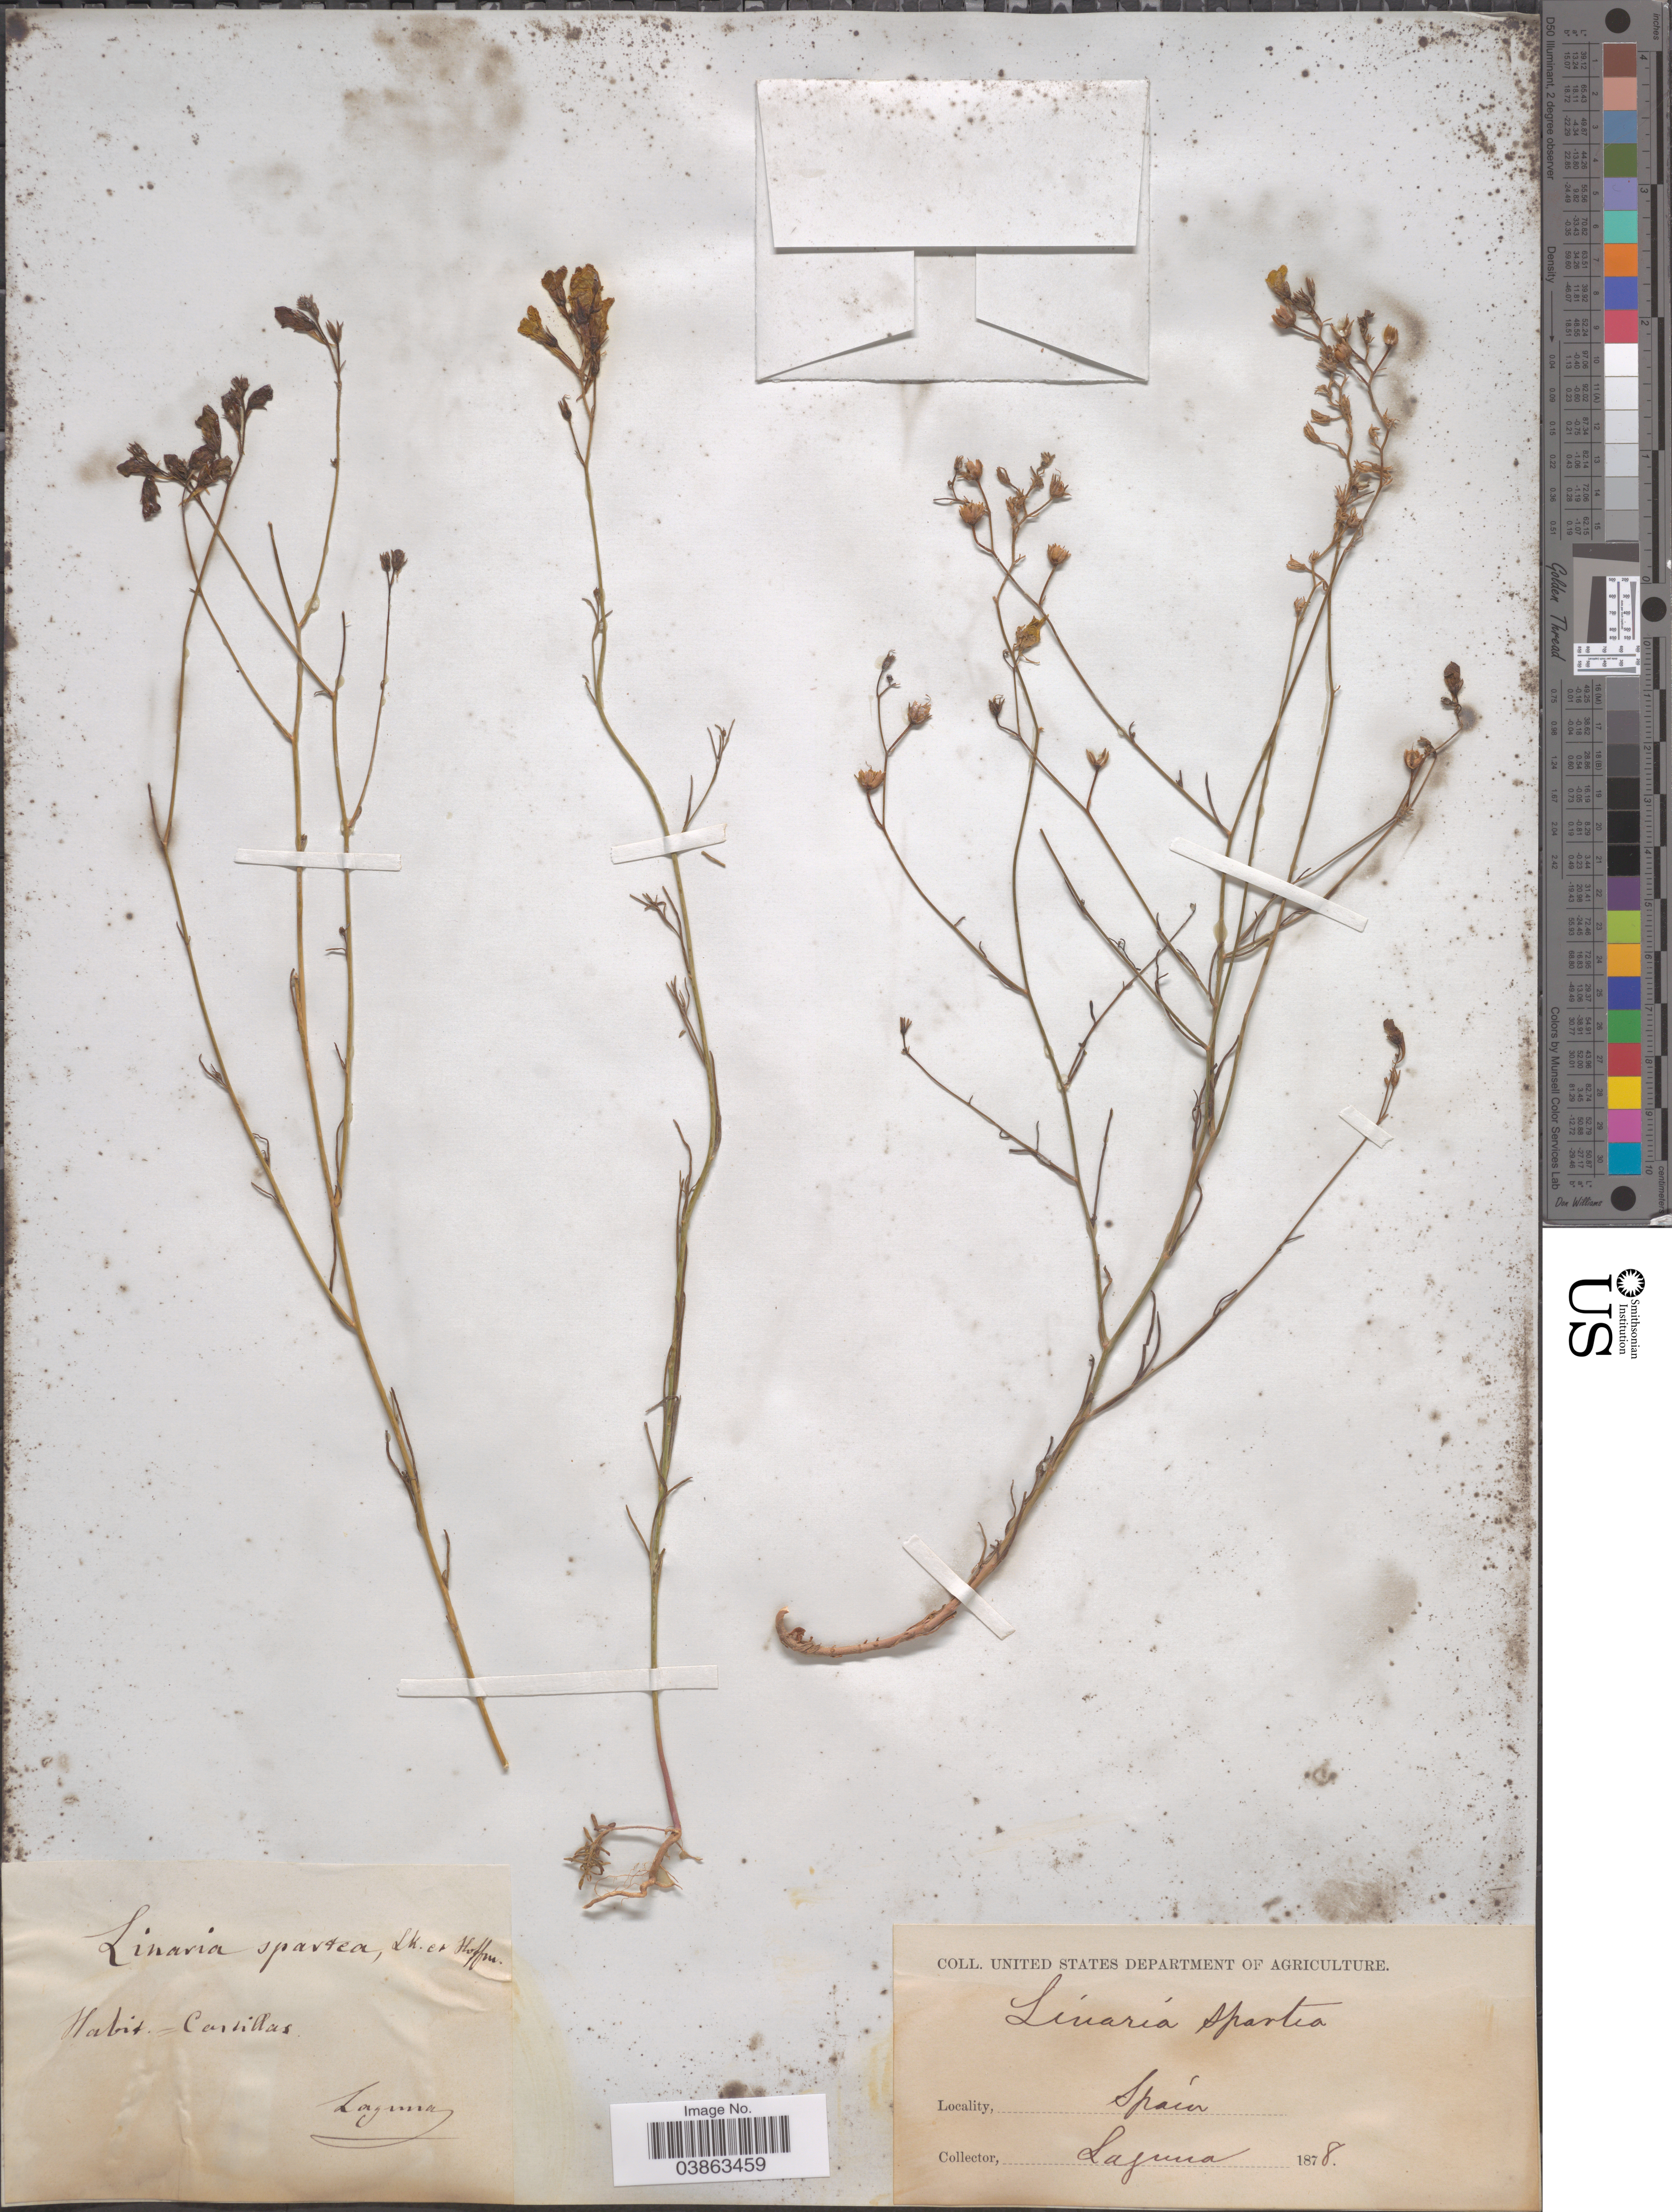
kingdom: Plantae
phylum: Tracheophyta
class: Magnoliopsida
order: Lamiales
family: Plantaginaceae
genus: Linaria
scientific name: Linaria spartea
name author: (L.) Willd.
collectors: -. Laguna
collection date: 1878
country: Spain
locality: Cassilas.